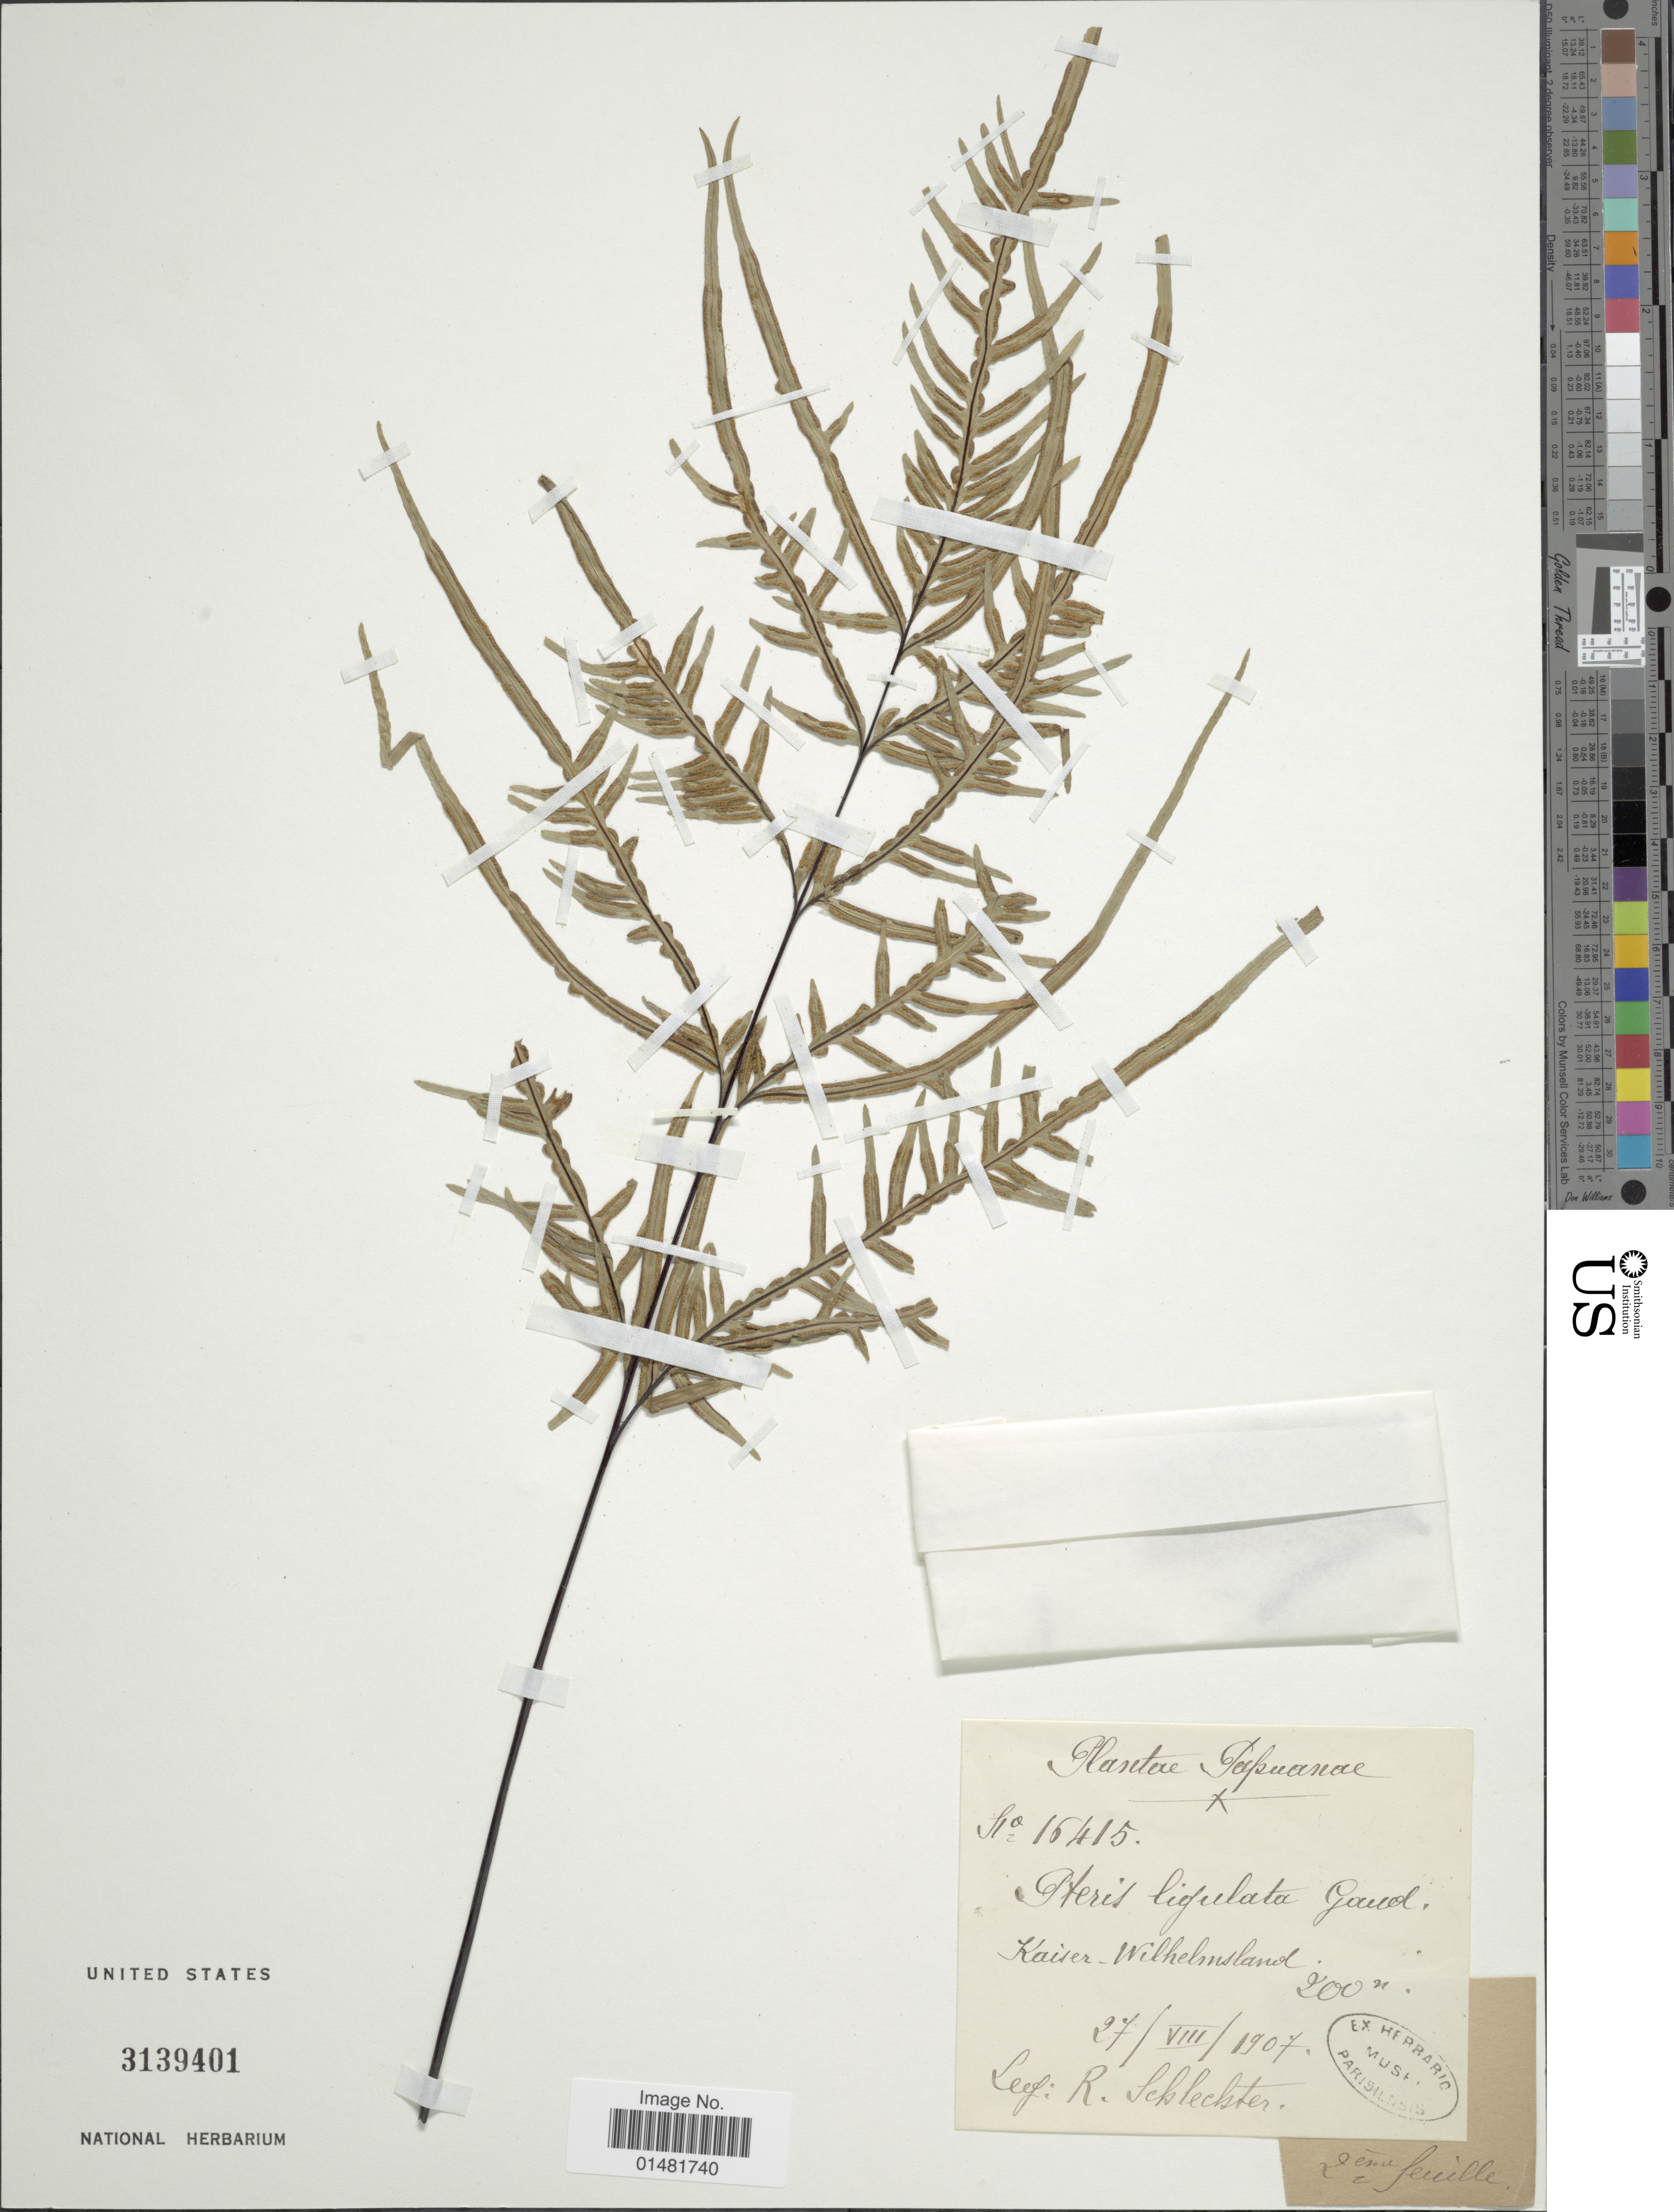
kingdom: Plantae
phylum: Tracheophyta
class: Polypodiopsida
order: Polypodiales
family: Pteridaceae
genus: Pteris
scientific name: Pteris ligulata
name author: Gaudich.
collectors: F. R. R. Schlechter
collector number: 16415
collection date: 1907-08-27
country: Papua New Guinea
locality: Papuanae, Kaiser-Wilhelmsland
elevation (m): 200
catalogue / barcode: US 3139401